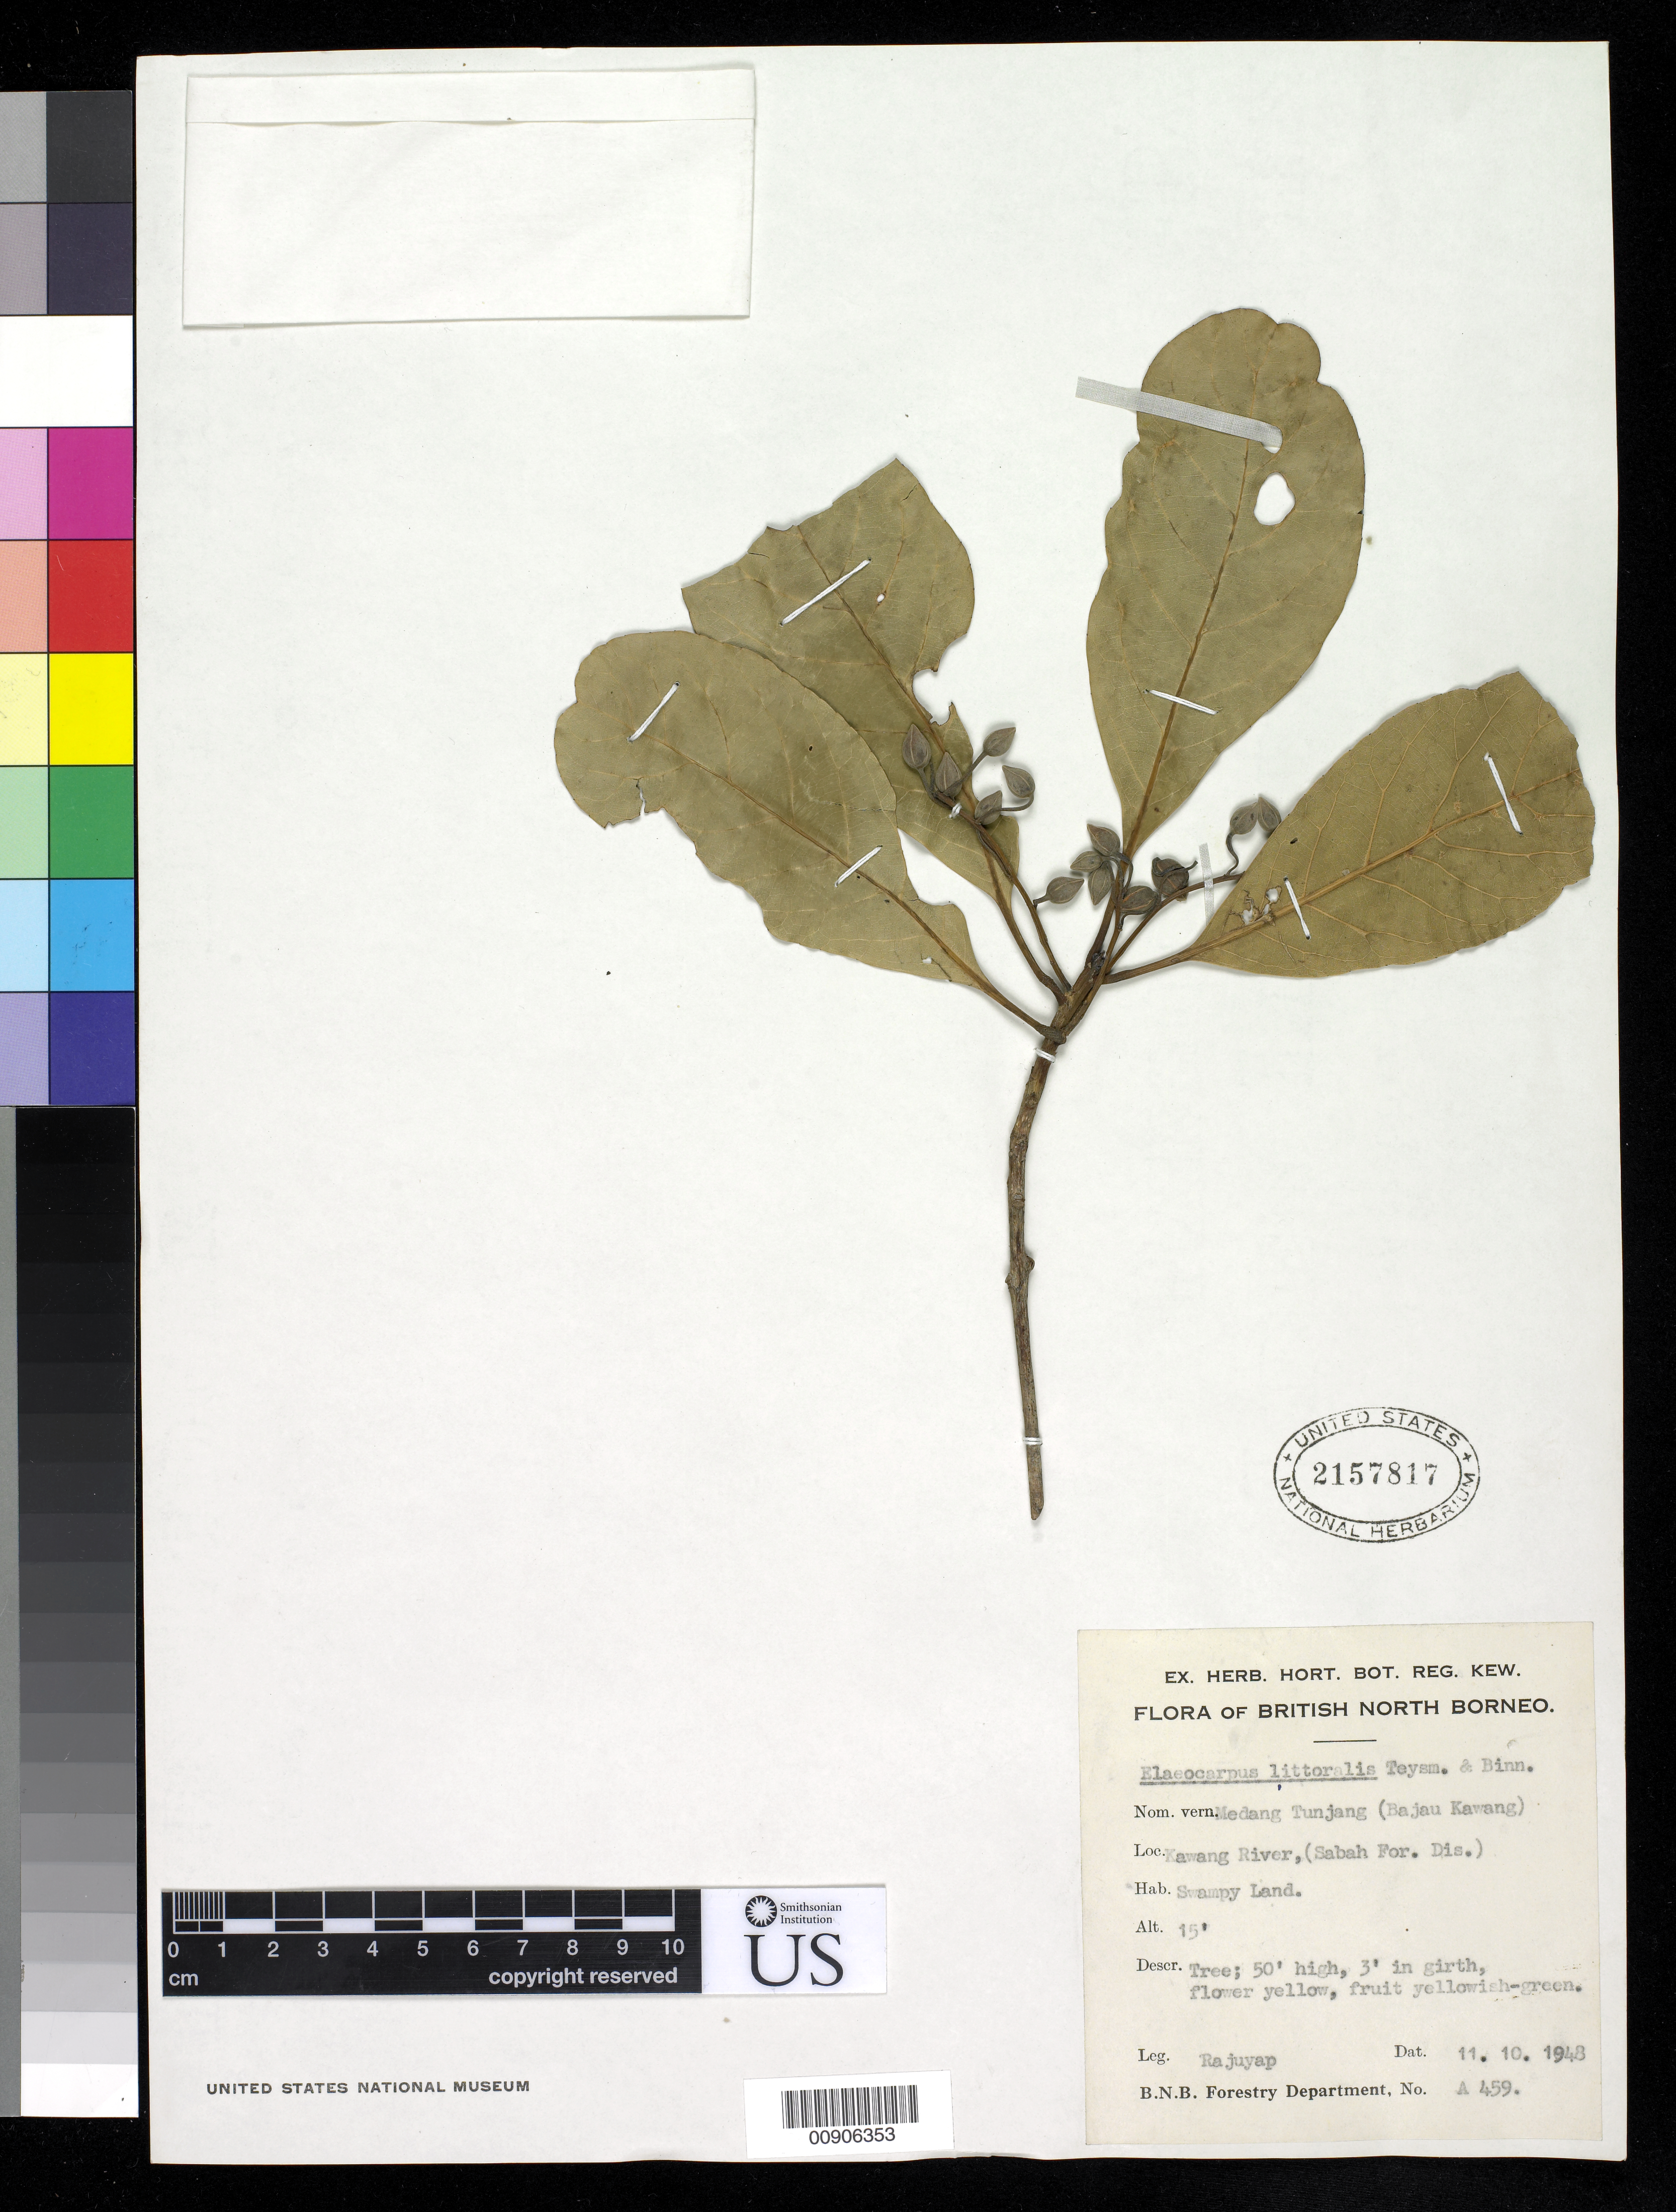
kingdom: Plantae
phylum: Tracheophyta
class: Magnoliopsida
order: Oxalidales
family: Elaeocarpaceae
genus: Elaeocarpus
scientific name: Elaeocarpus littoralis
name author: Teijsm. & Binn.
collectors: Rajuyapk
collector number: A 459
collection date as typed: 11 Oct 1948 or 10 Nov 1948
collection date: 1948-10-11 or 1948-11-10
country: Indonesia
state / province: Kalimantan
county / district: Kalimantan Barat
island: Borneo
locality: Kawang River, Sabah For. Dis.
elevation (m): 5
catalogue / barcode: US 2157817